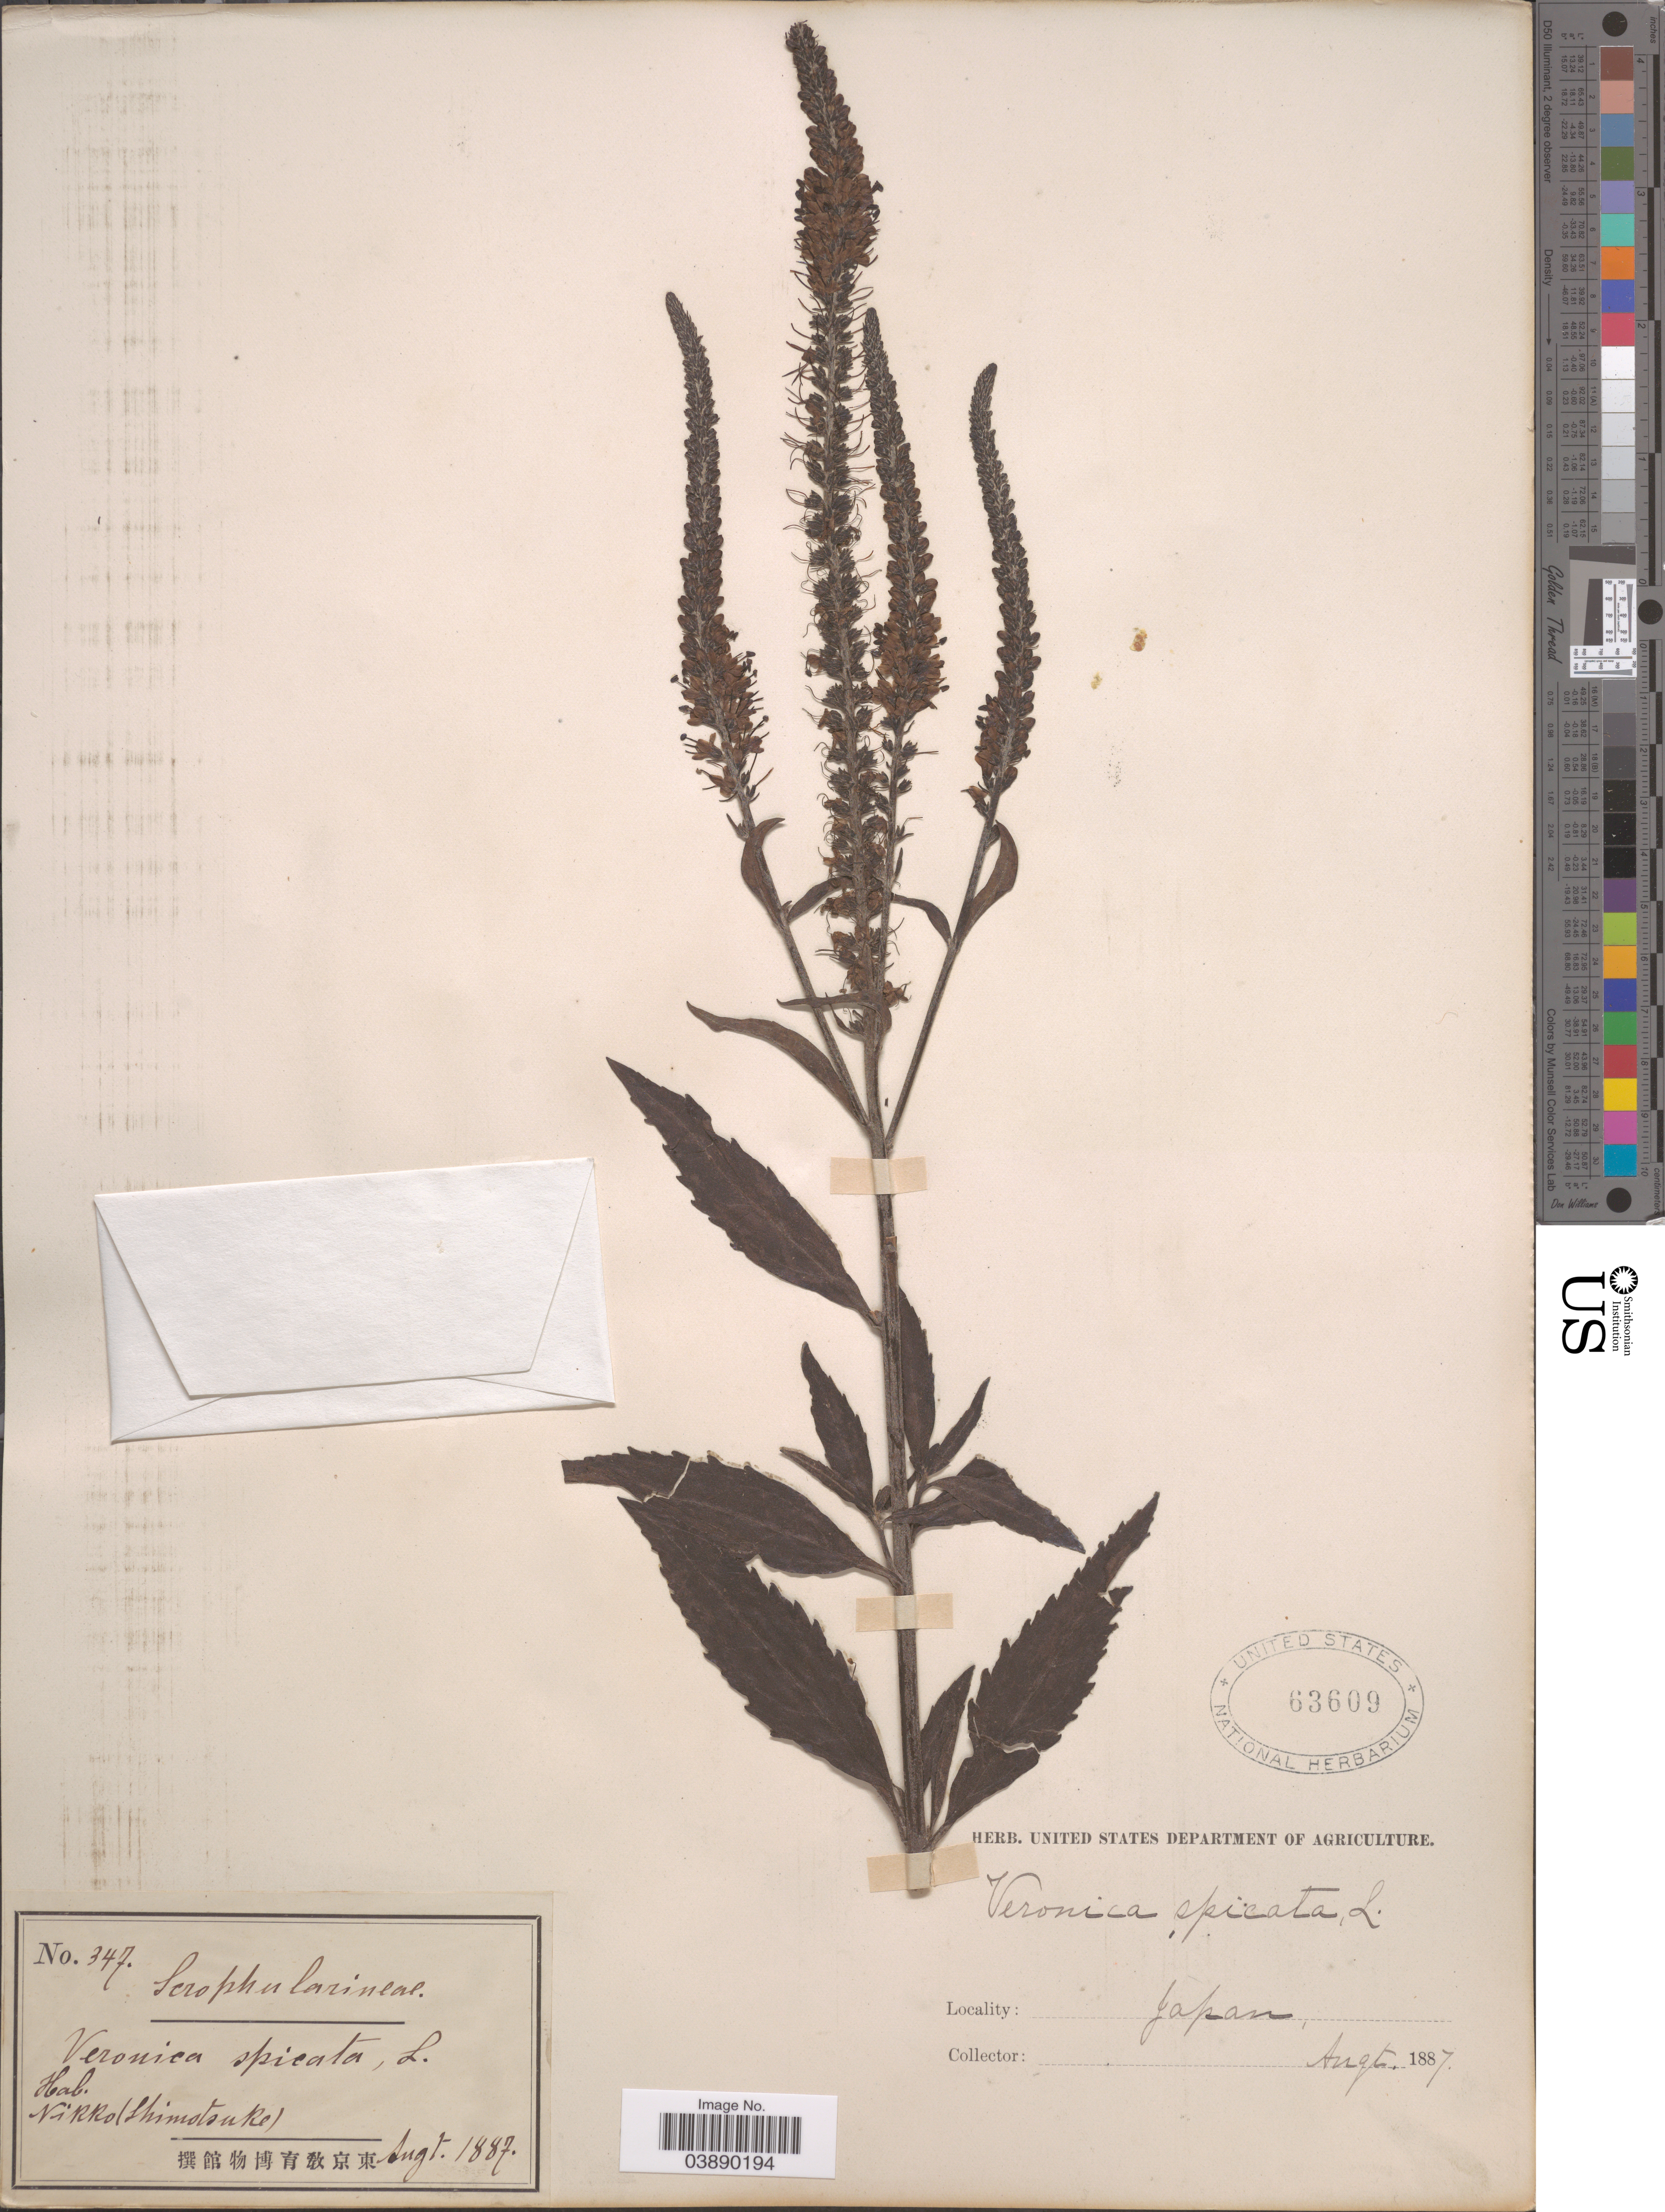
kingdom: Plantae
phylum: Tracheophyta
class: Magnoliopsida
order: Lamiales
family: Plantaginaceae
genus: Veronica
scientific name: Veronica longifolia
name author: L.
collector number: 347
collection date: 1887-08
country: Japan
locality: Nikko (Shimotsuke).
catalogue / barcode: US 63609